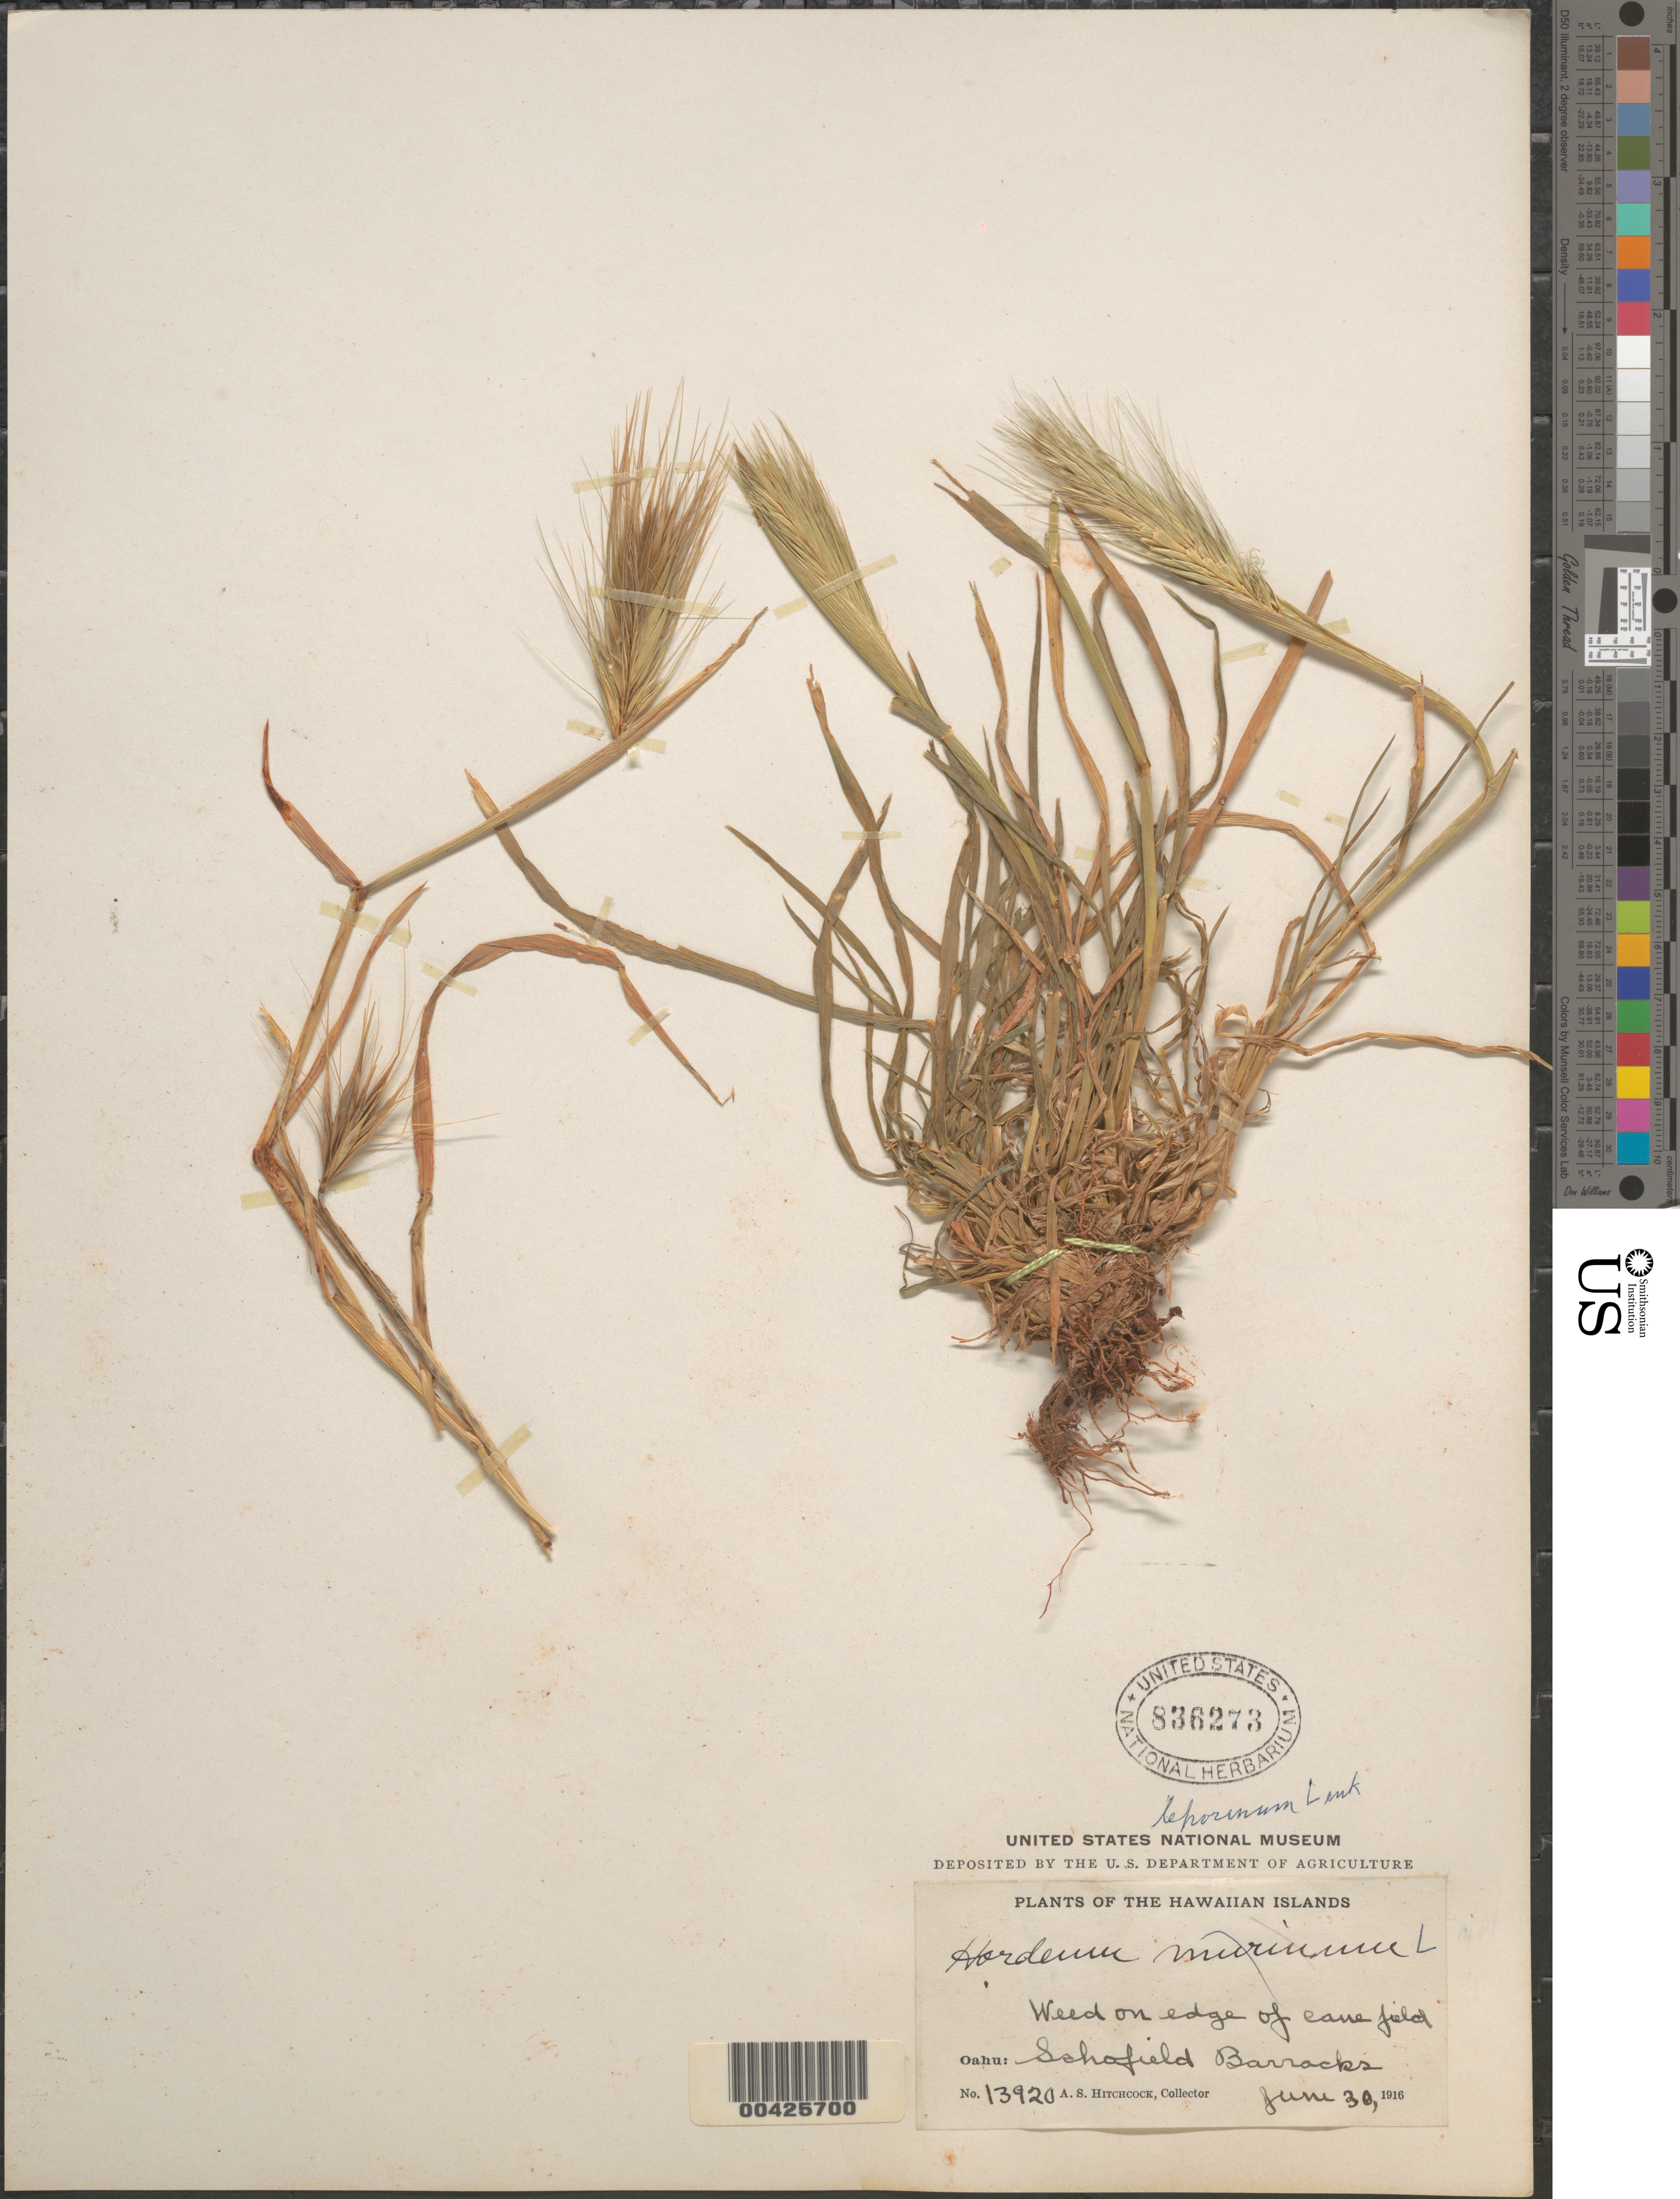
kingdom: Plantae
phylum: Tracheophyta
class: Liliopsida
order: Poales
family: Poaceae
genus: Hordeum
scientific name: Hordeum leporinum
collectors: A. S. Hitchcock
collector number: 13920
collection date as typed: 30 Jun 1916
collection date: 1916-06-30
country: United States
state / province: Hawaii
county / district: Honolulu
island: Oahu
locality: Schofield Barracks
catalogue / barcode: US 836273